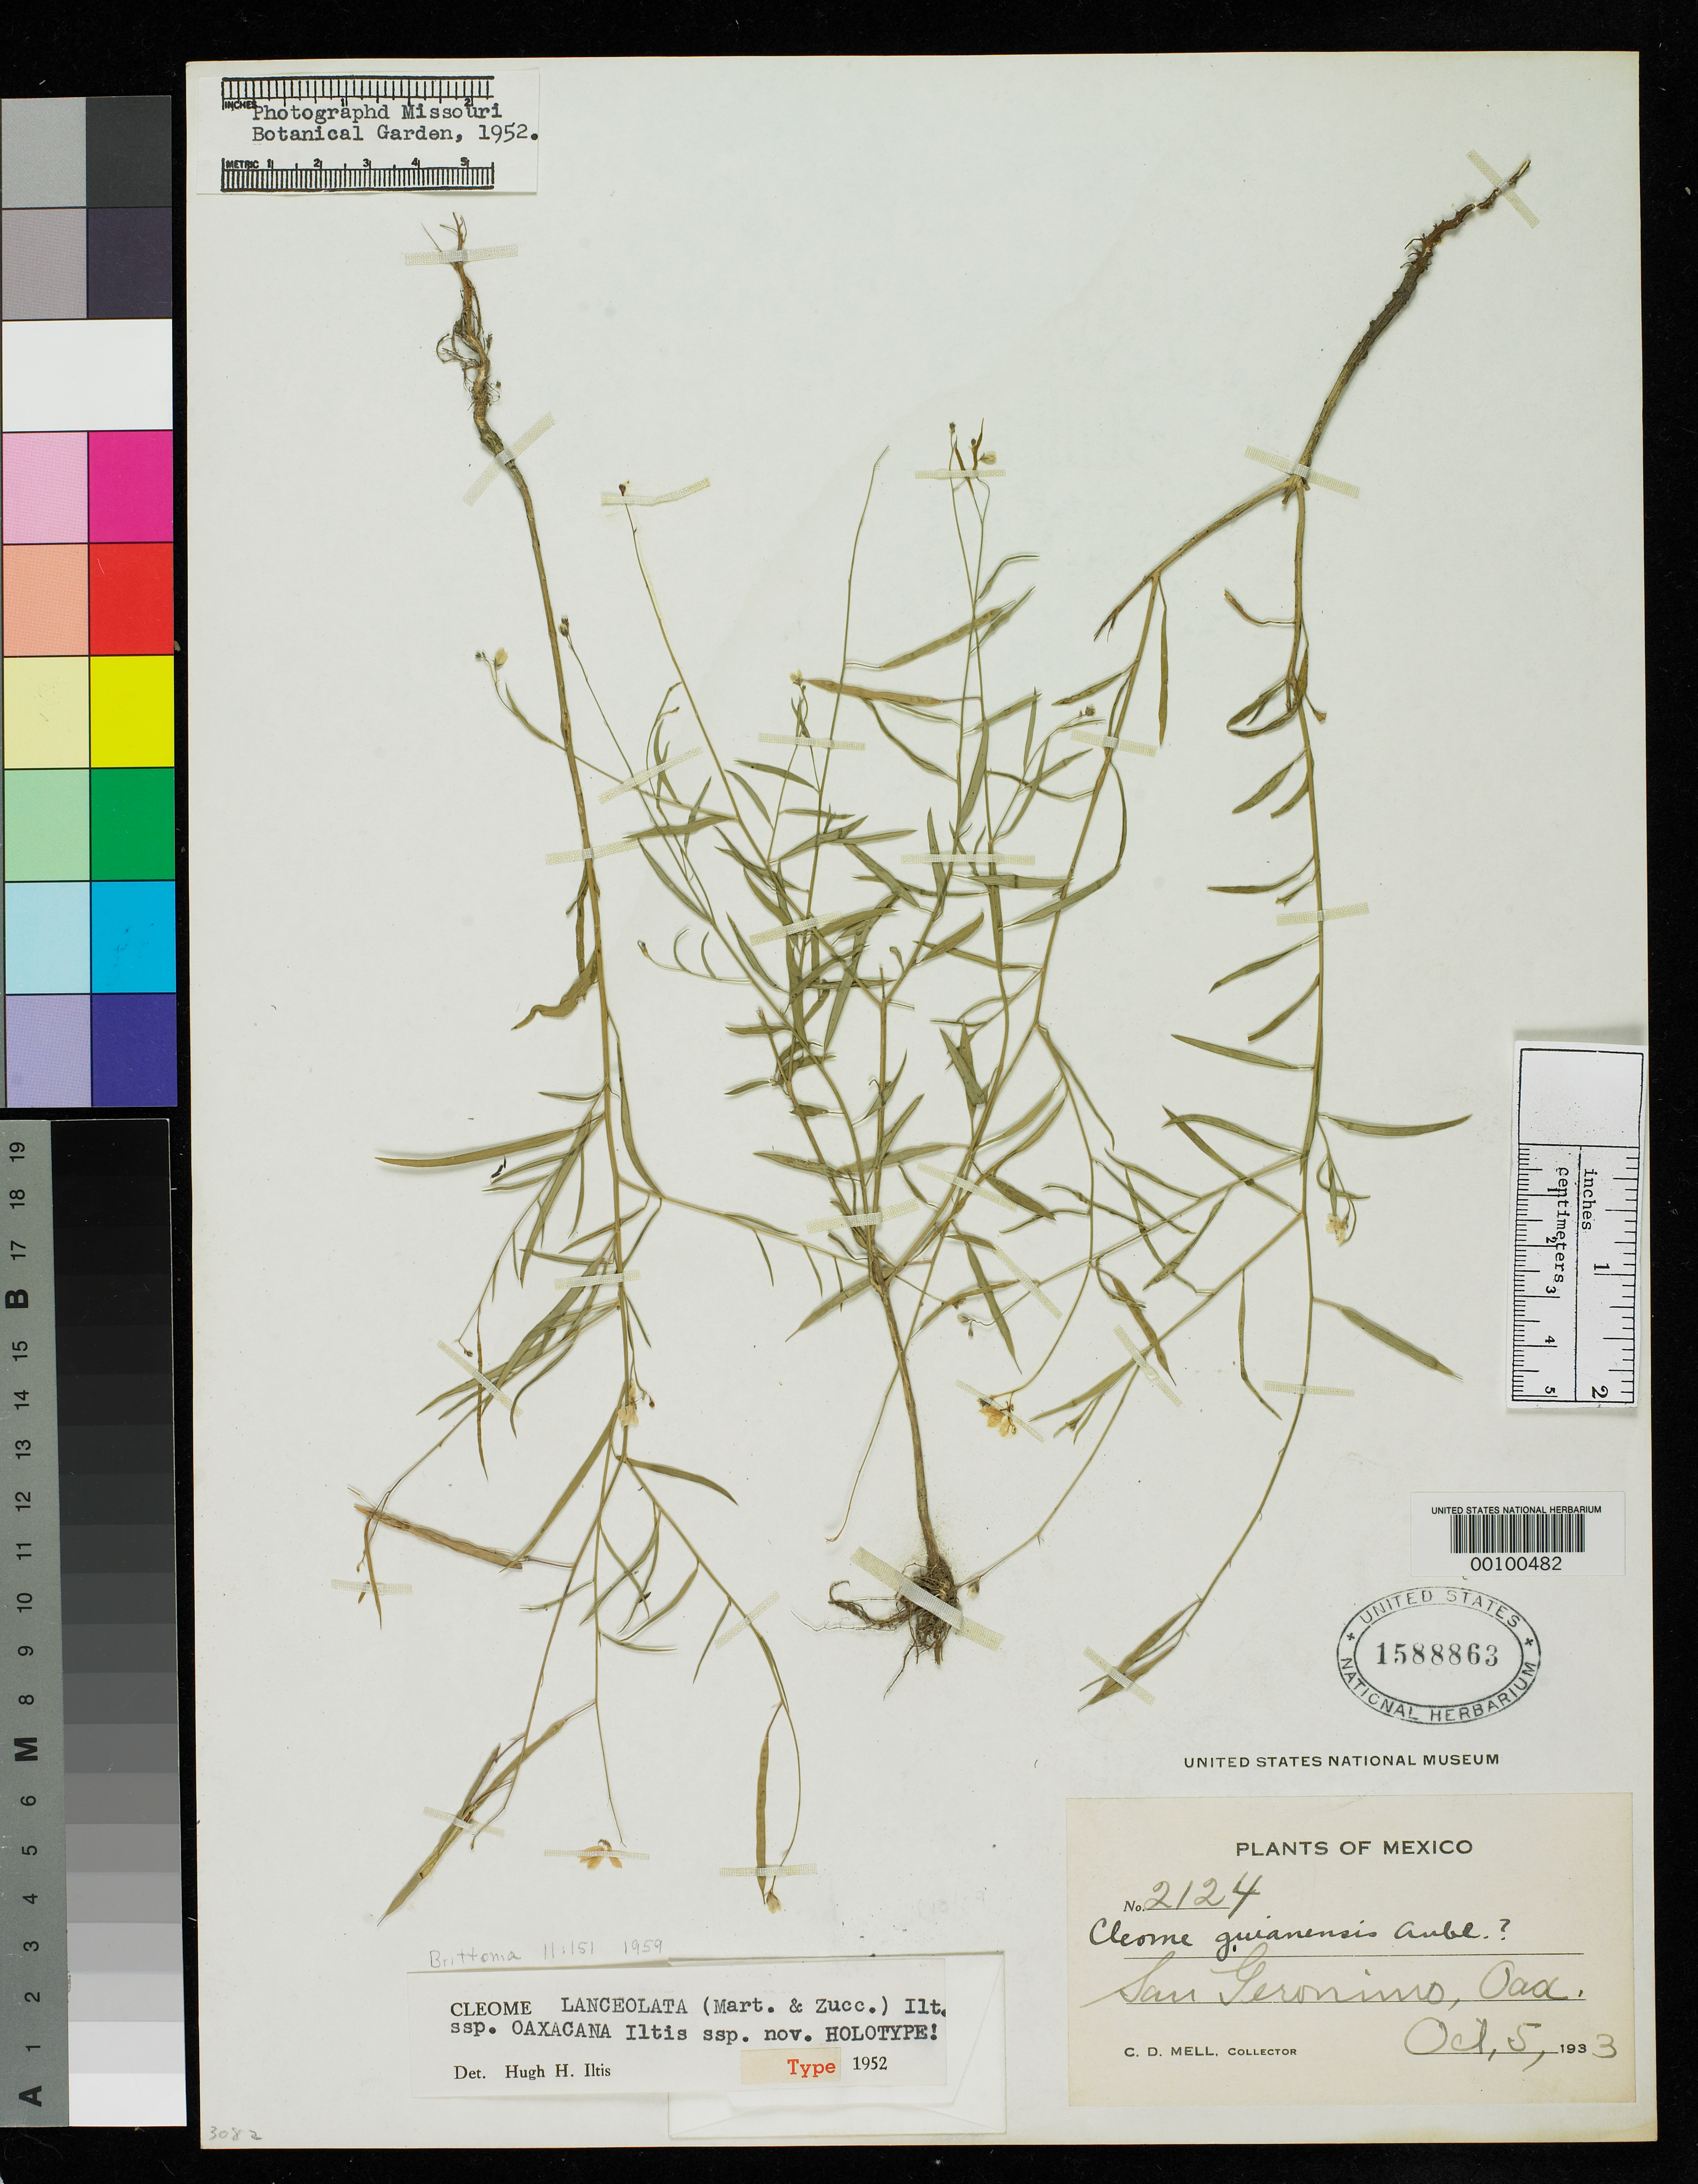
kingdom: Plantae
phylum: Tracheophyta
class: Magnoliopsida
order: Brassicales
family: Cleomaceae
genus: Cleome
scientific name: Cleome lanceolata subsp. oaxacana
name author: Iltis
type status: Holotype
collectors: C. D. Mell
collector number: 2124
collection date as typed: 05 Dec 1933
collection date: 1933-12-05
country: Mexico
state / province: Oaxaca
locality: San Geronimo.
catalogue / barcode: US 1588863